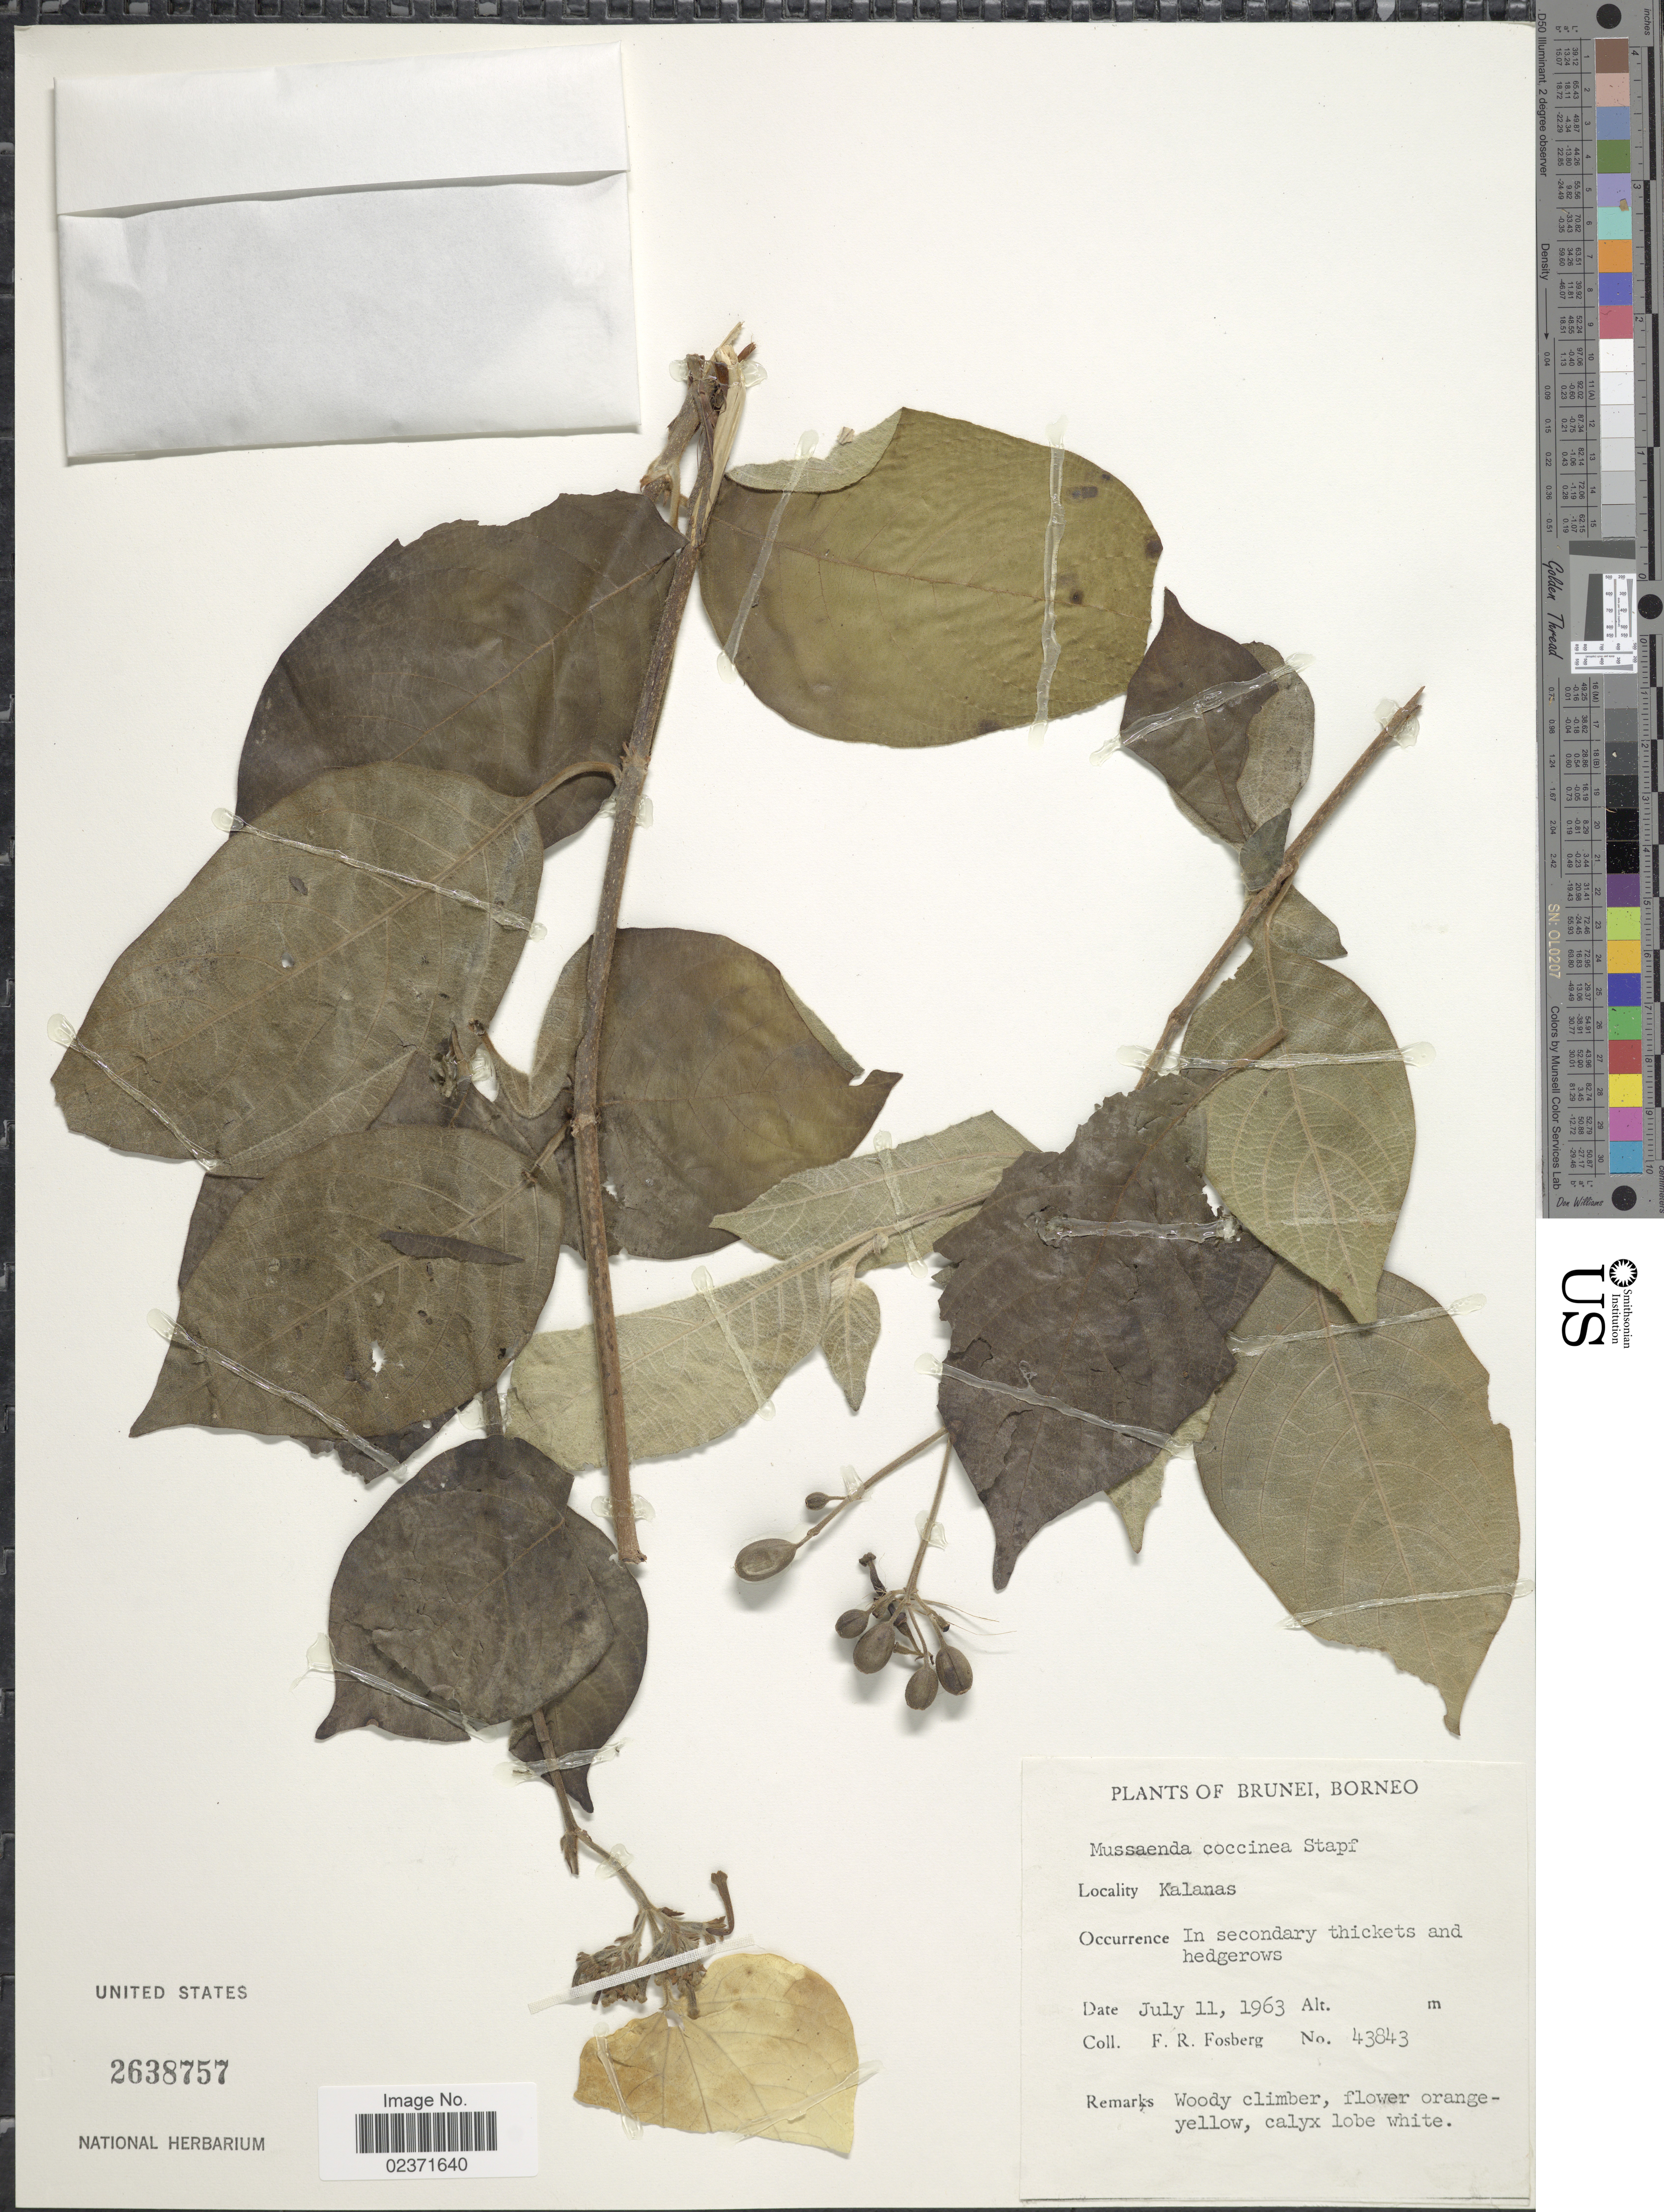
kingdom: Plantae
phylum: Tracheophyta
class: Magnoliopsida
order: Gentianales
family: Rubiaceae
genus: Mussaenda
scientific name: Mussaenda coccinea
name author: (Vahl) Poir.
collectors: F. R. Fosberg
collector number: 43843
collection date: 1963-07-11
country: Brunei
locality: Borneo. Kalanas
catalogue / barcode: US 2638757